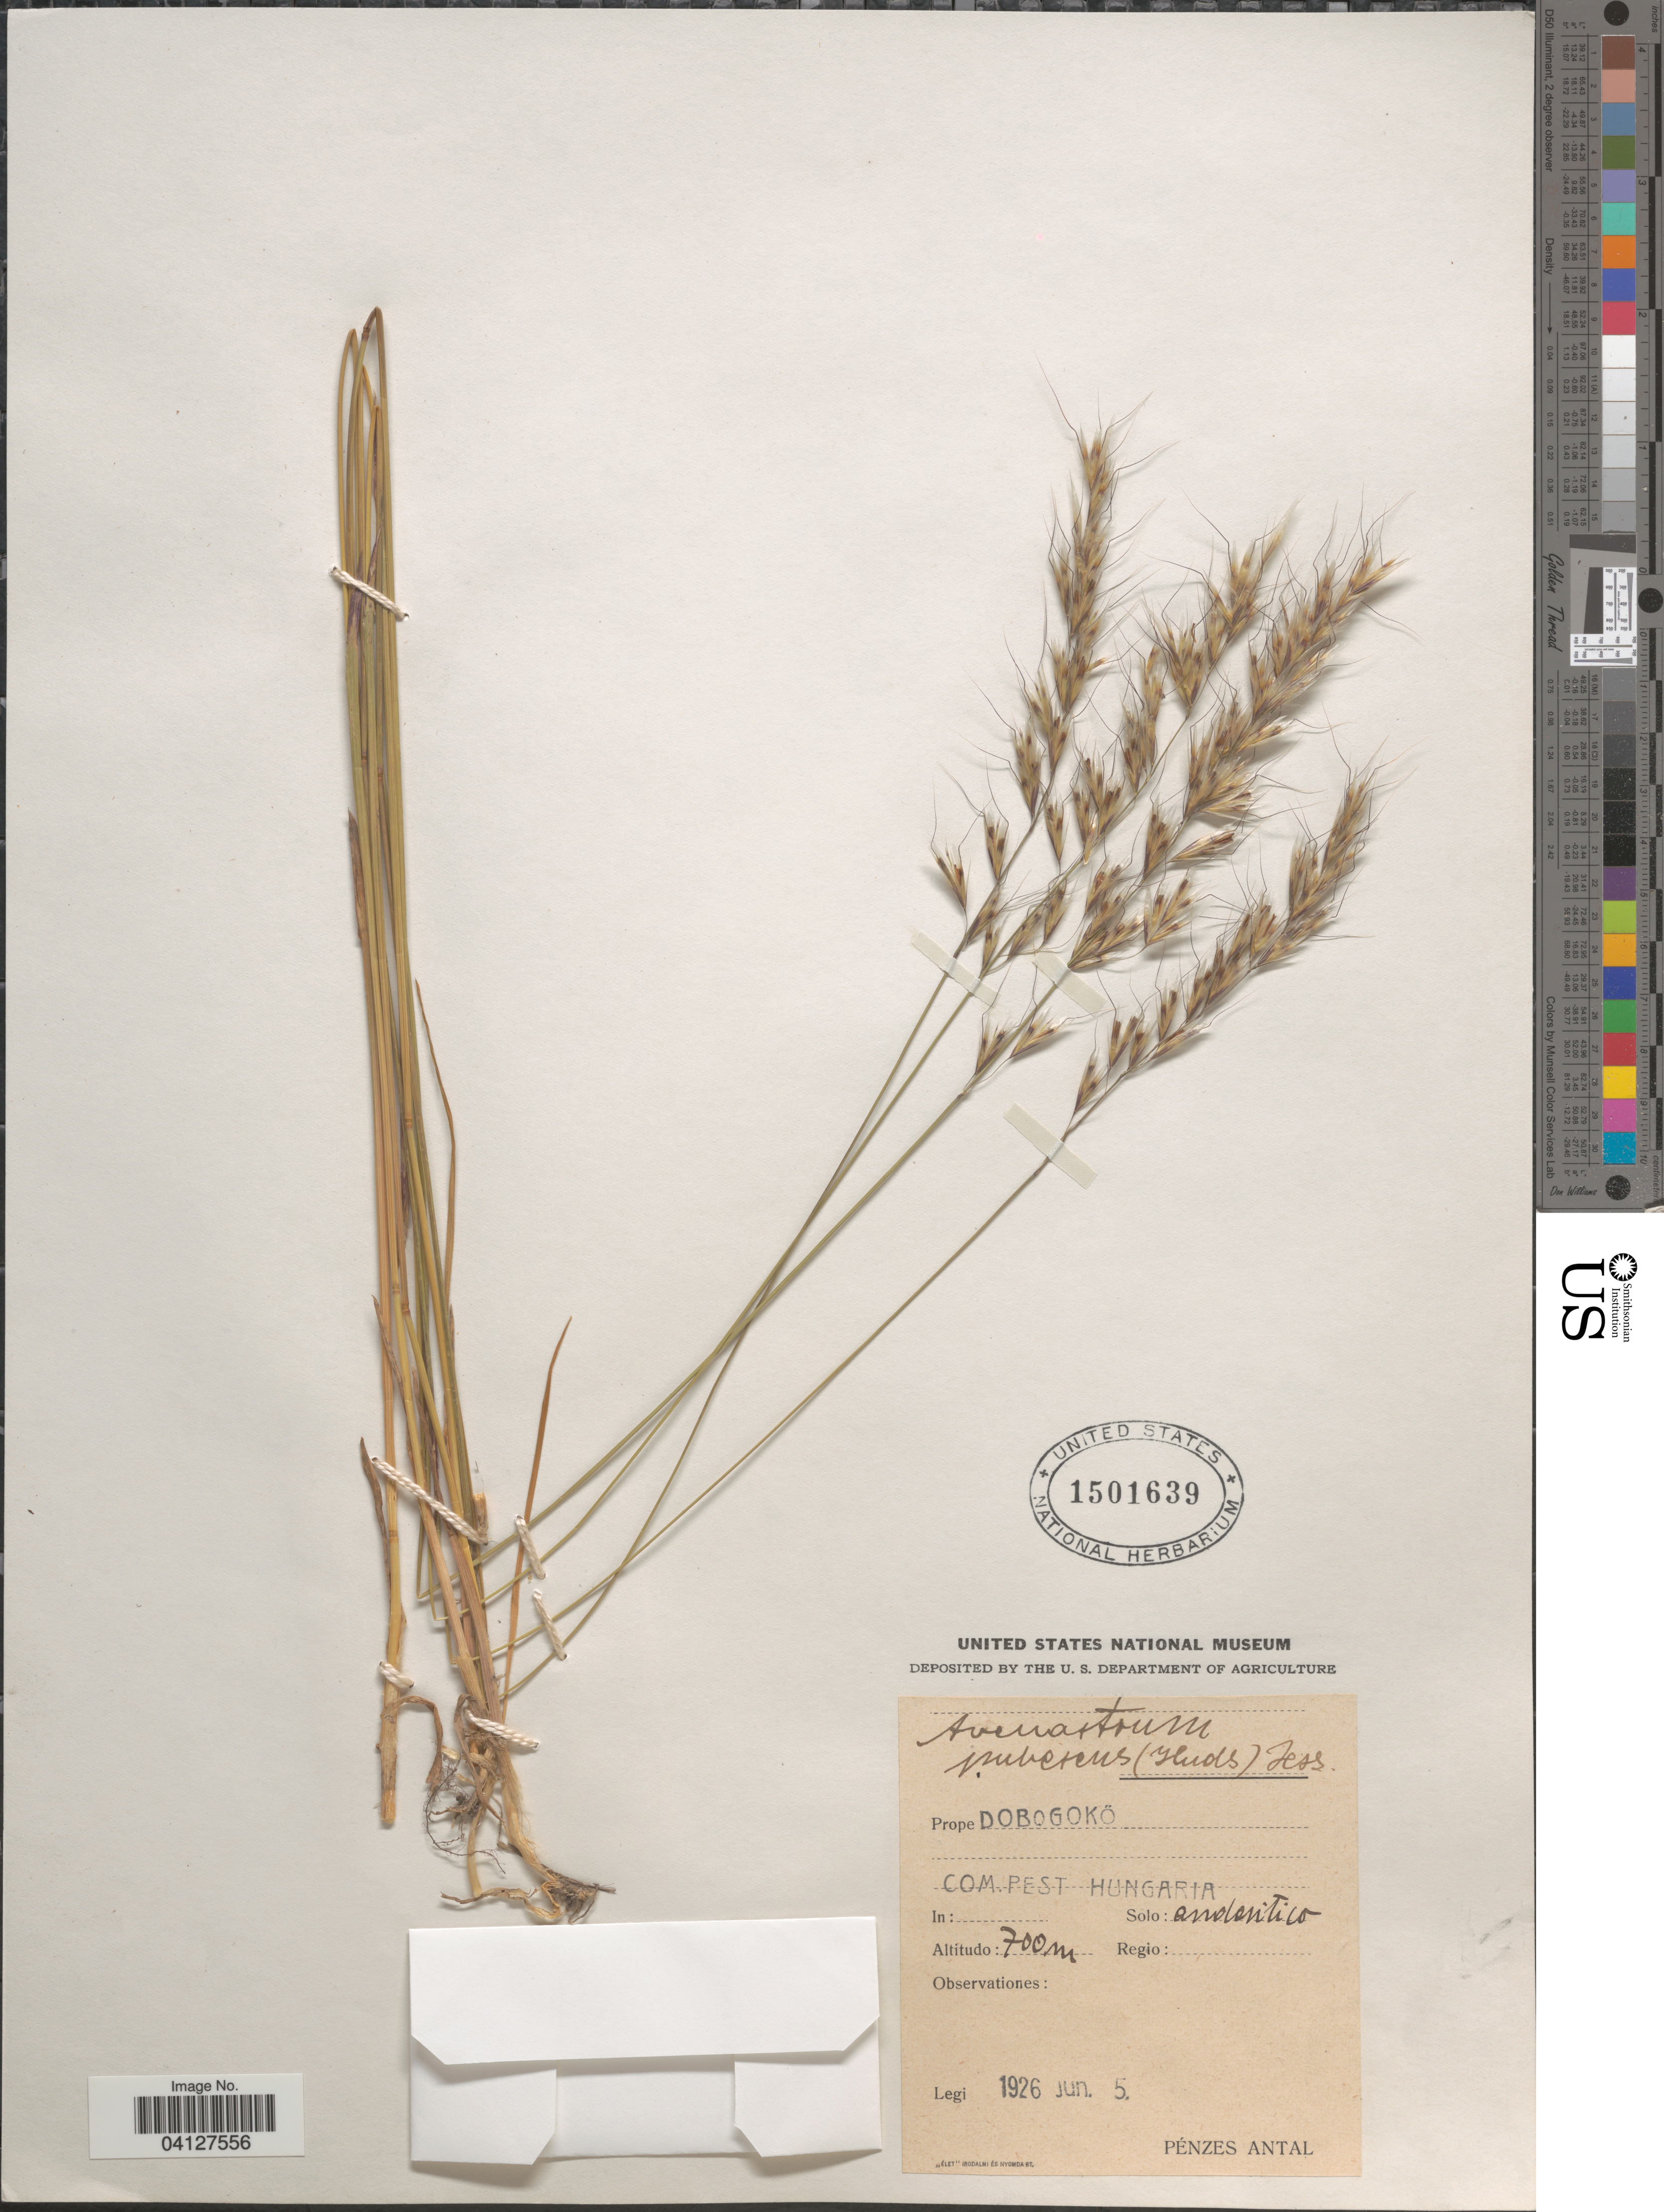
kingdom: Plantae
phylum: Tracheophyta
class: Liliopsida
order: Poales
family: Poaceae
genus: Avenastrum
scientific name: Avenastrum pubescens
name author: (Huds.) Opiz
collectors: P. Antal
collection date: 1926-06-05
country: Hungary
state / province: Pest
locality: Prope Dobogokö. Com. Pest Hungaria.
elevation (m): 700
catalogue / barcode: US 1501639